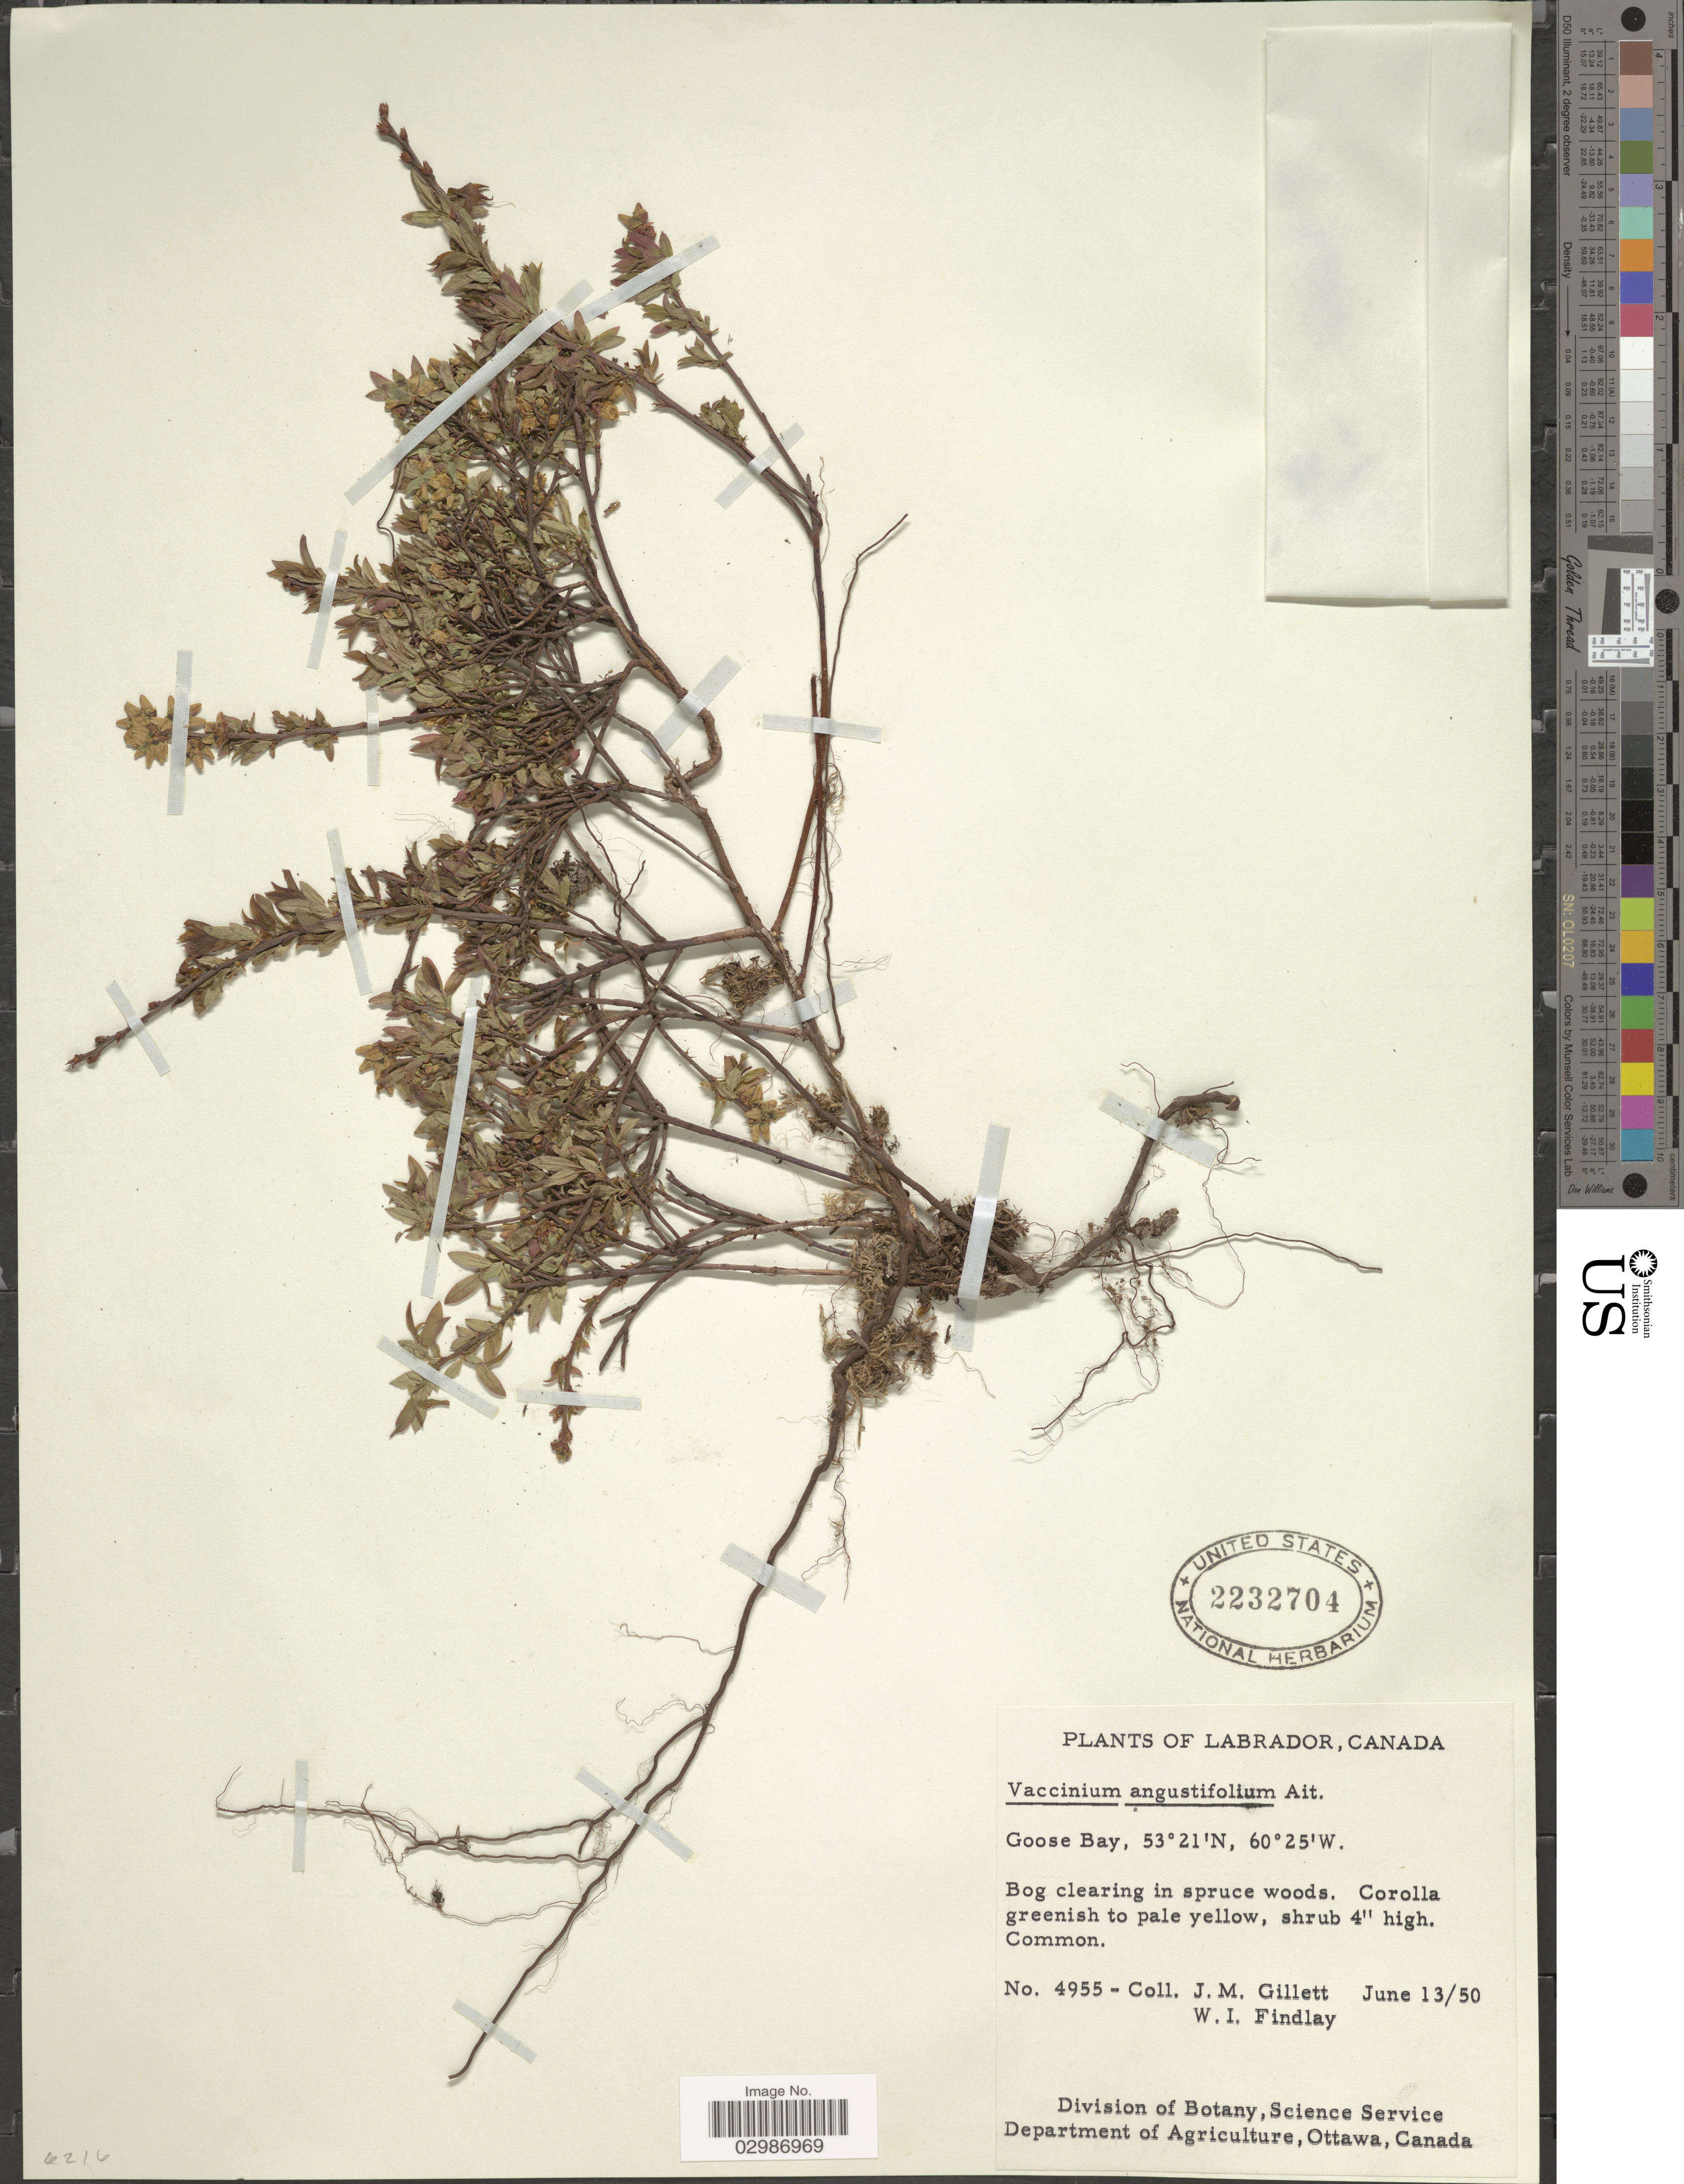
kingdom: Plantae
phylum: Tracheophyta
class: Magnoliopsida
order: Ericales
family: Ericaceae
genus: Vaccinium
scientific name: Vaccinium angustifolium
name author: Aiton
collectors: J. M. Gillett & W. Findlay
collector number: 4955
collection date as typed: Transcribed d/m/y: 13/6/50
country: Canada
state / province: Newfoundland and Labrador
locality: Goose Bay.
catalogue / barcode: US 2232704